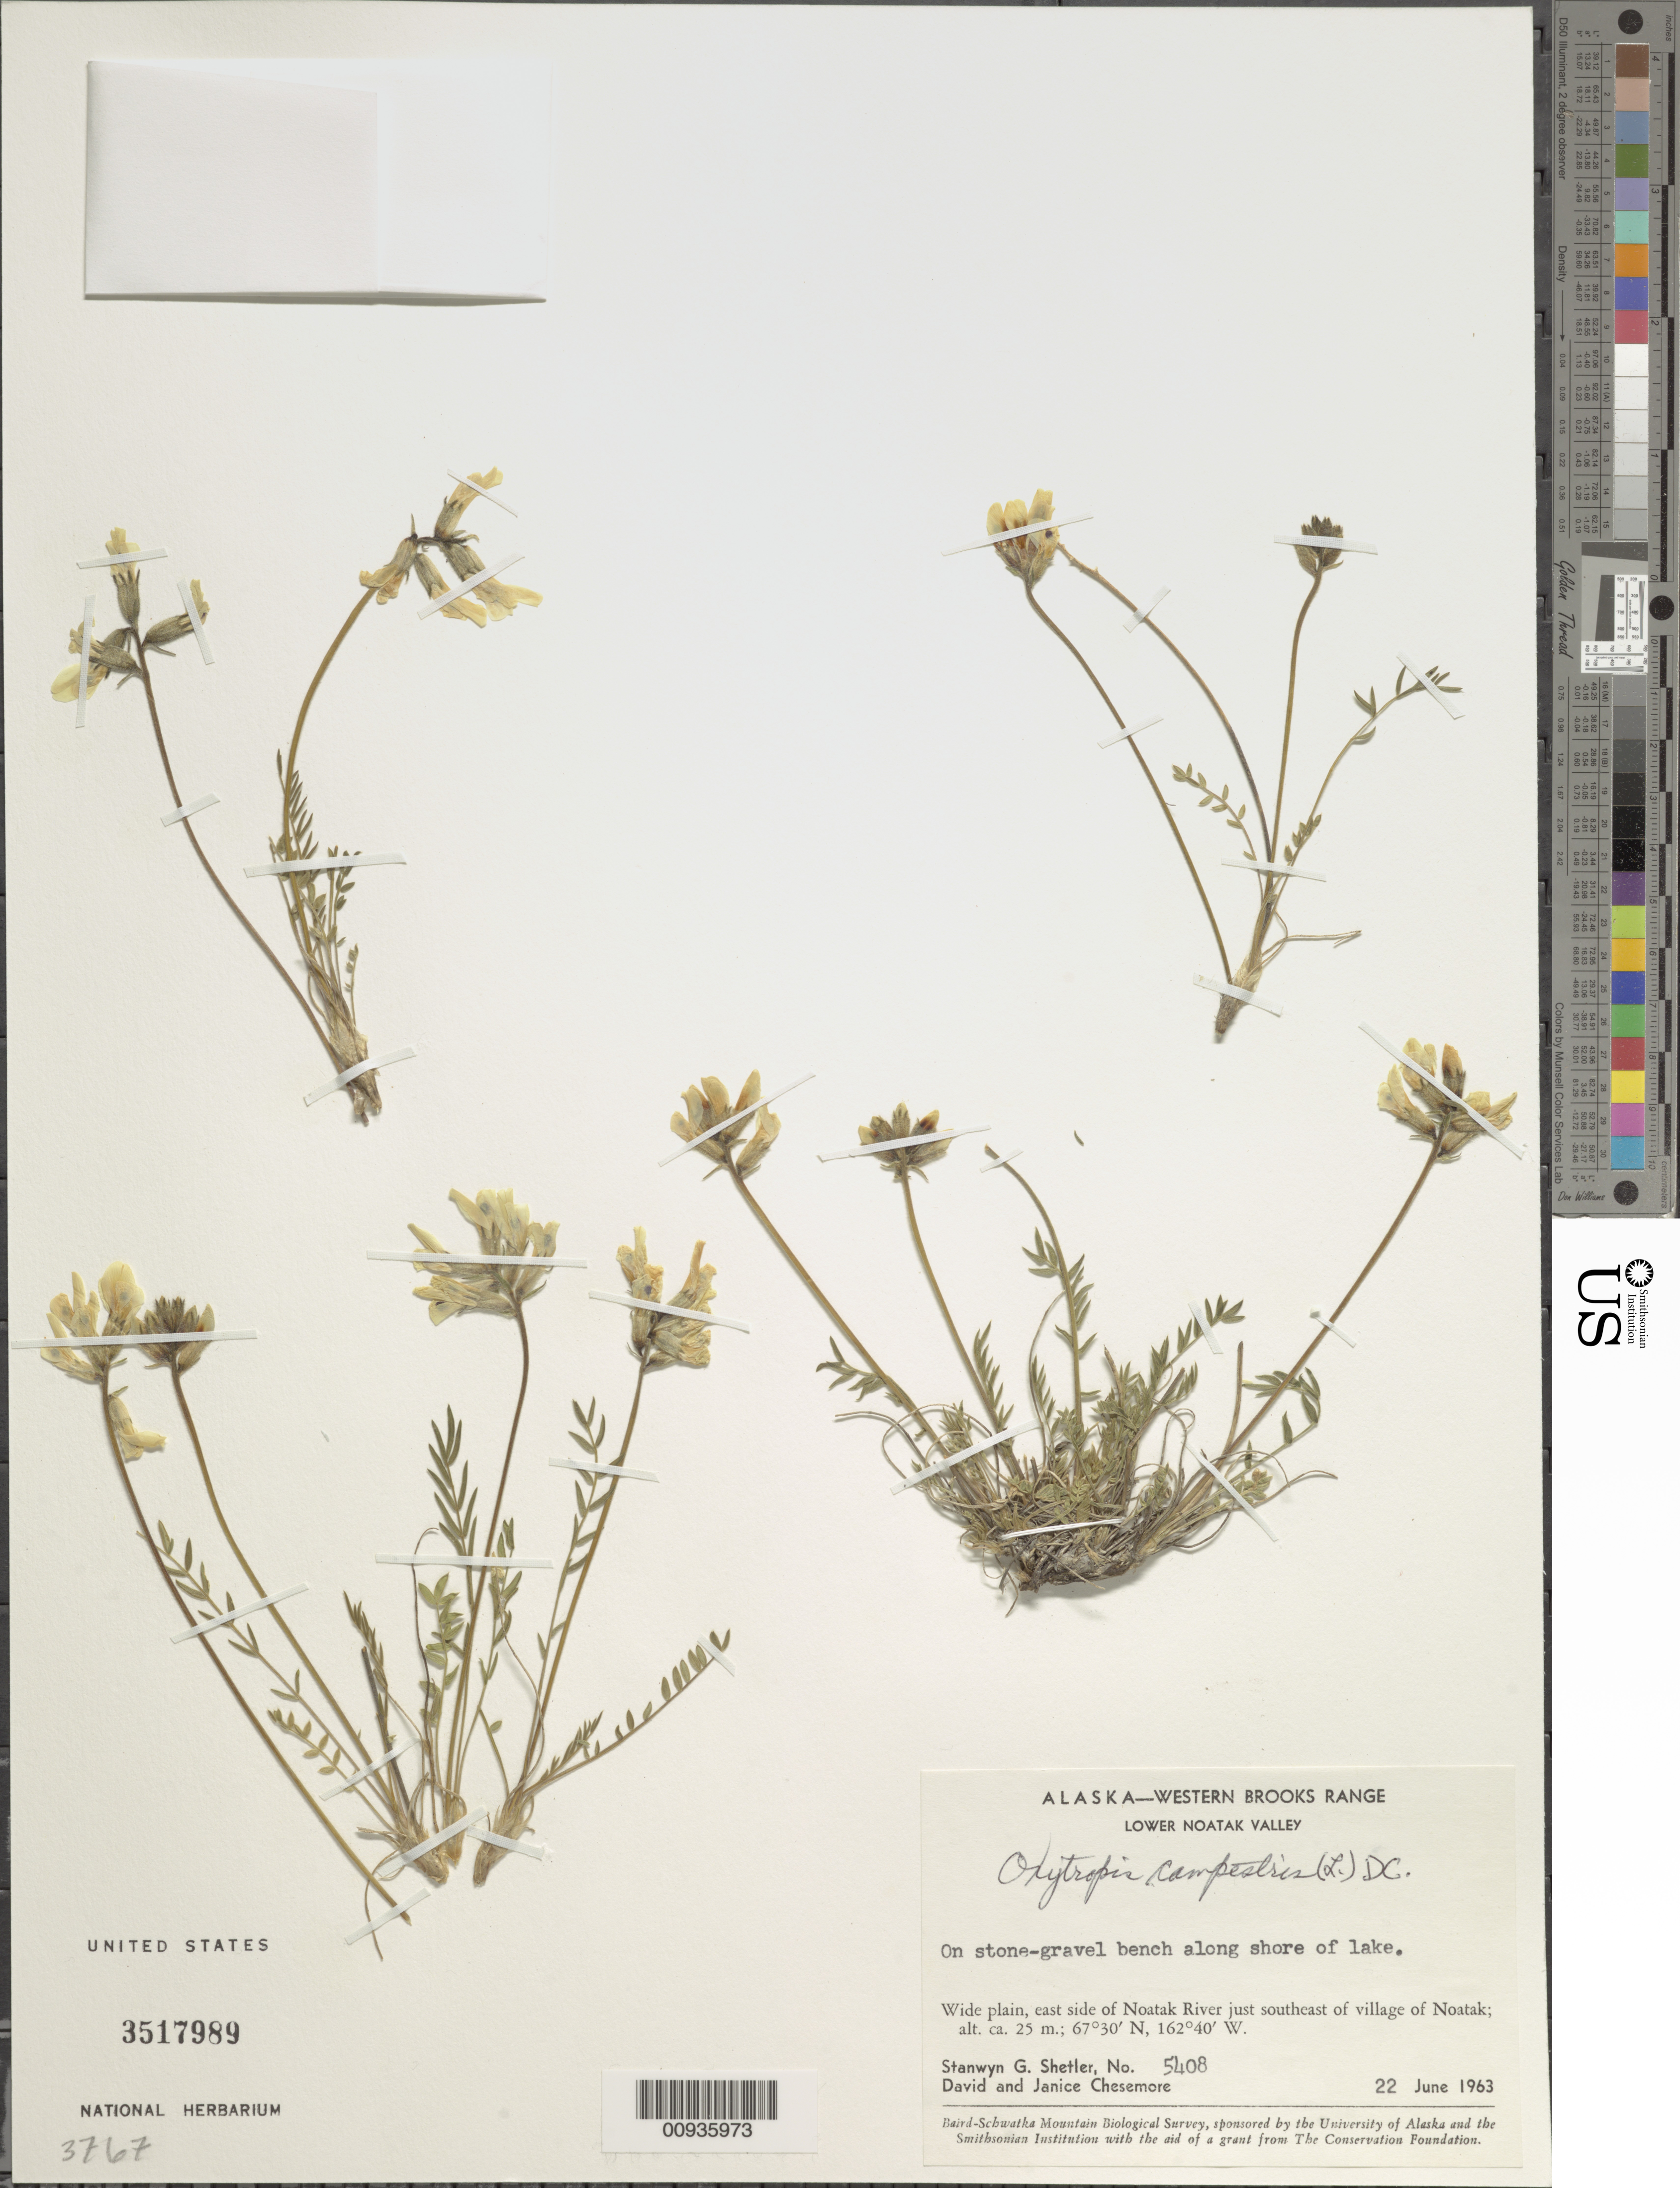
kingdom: Plantae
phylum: Tracheophyta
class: Magnoliopsida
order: Fabales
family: Fabaceae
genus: Oxytropis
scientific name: Oxytropis campestris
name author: (L.) DC.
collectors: S. Shetler, D. Chesemore & J. Chesemore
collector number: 5408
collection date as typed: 22 Jun 1963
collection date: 1963-06-22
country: United States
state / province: Alaska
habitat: Wide plain. On stone-bench along shore of lake.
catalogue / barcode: US 3517989